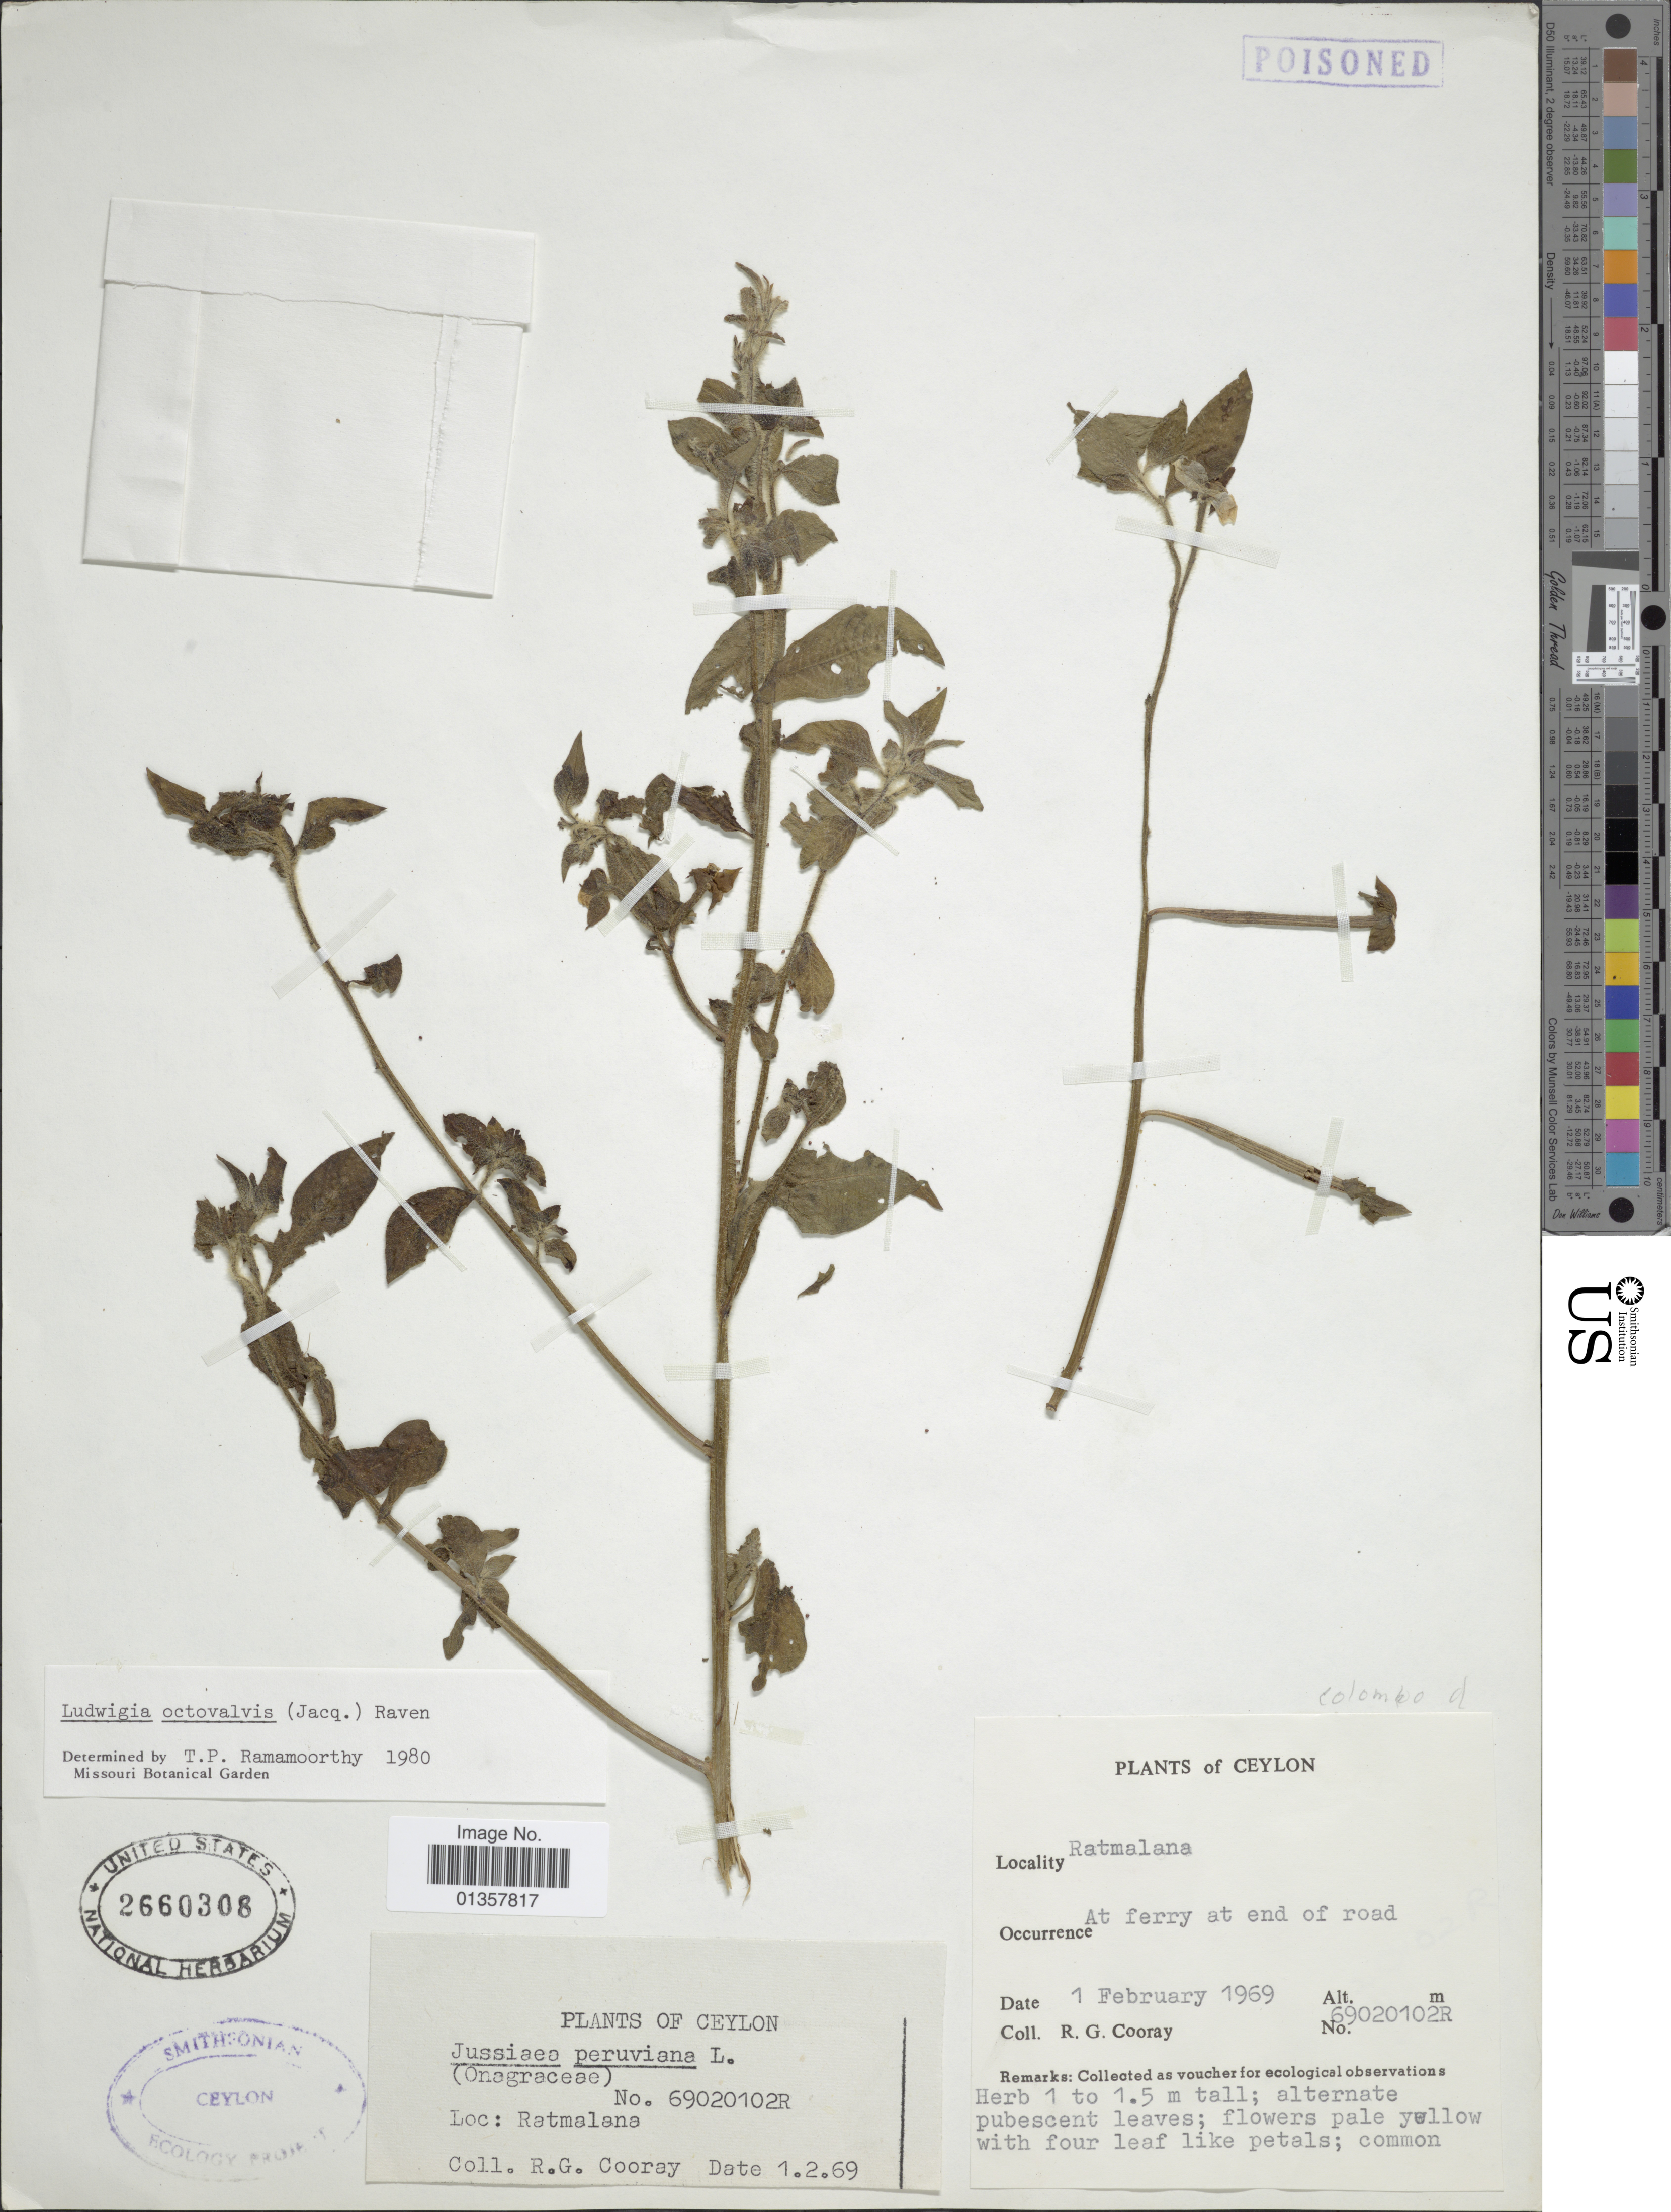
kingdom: Plantae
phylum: Tracheophyta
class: Magnoliopsida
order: Myrtales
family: Onagraceae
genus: Ludwigia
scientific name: Ludwigia octovalvis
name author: (Jacq.) P.H. Raven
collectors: R. Cooray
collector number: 69020102R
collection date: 1969-02-01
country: Sri Lanka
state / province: Western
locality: Ratmalana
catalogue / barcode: US 2660308